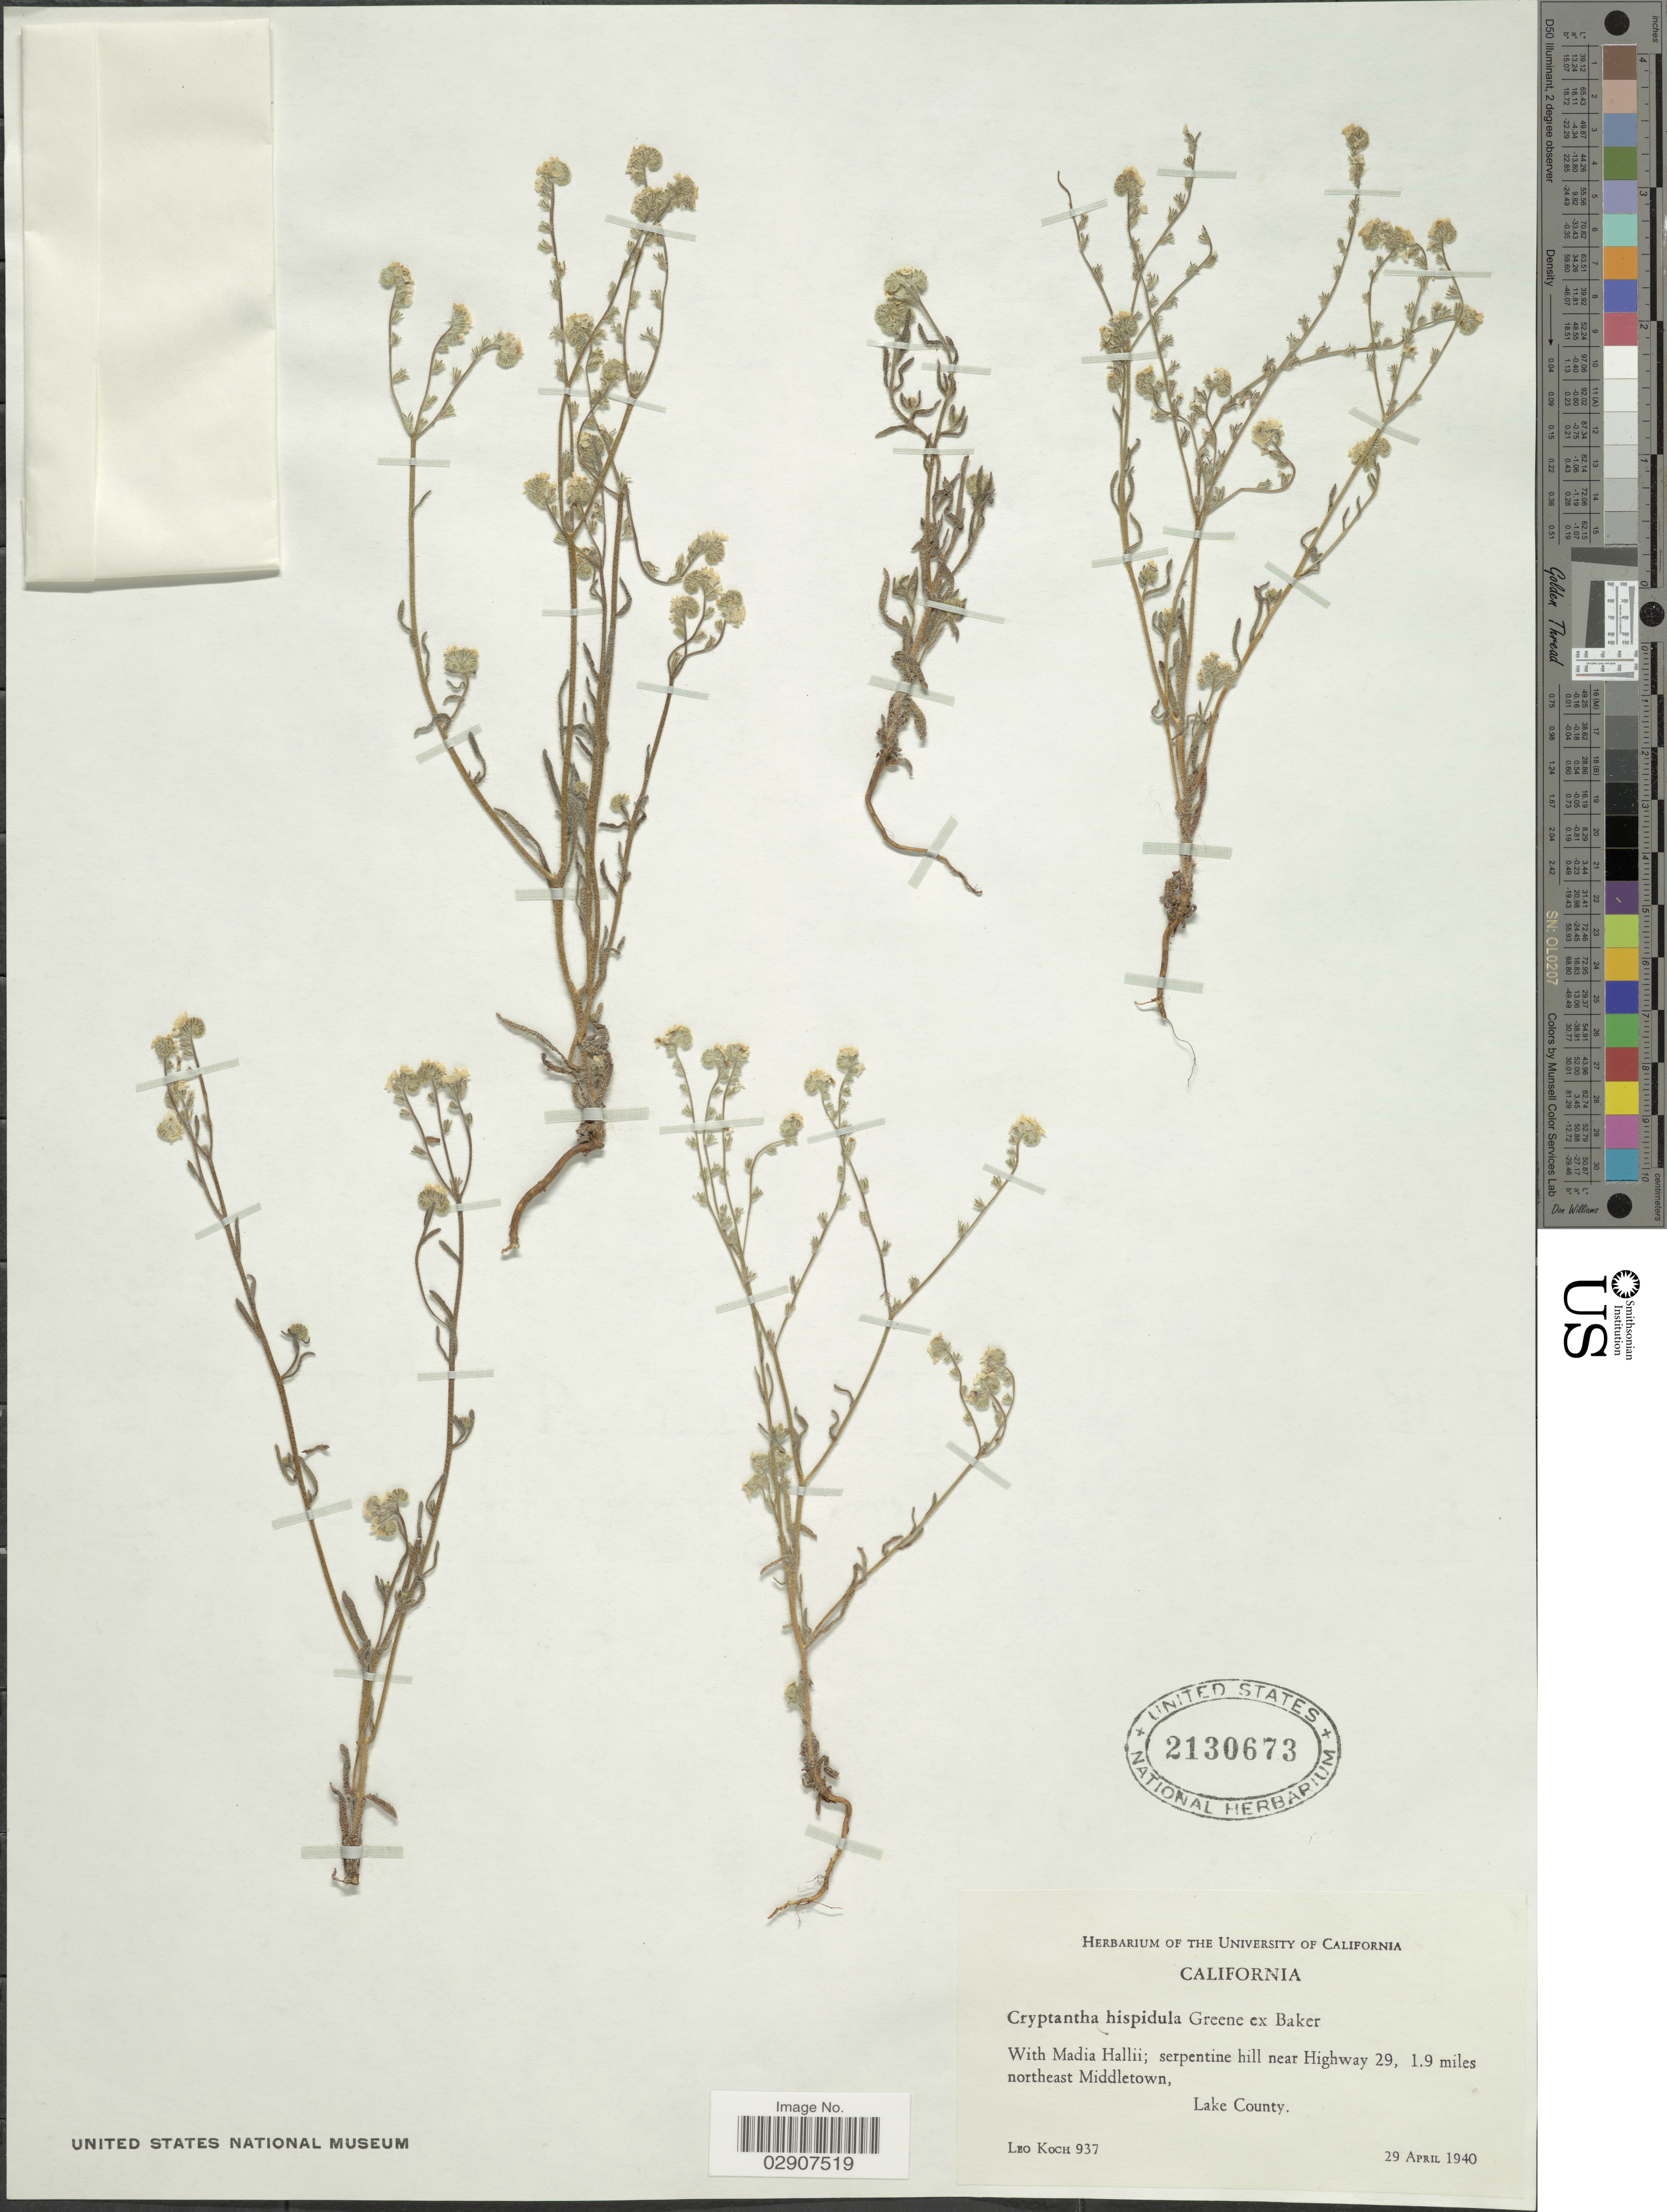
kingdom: Plantae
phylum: Tracheophyta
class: Magnoliopsida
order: Boraginales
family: Boraginaceae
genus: Cryptantha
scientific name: Cryptantha hispidula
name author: S.W. Greene ex Brand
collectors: L. F. Koch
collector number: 937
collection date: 1940-04-29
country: United States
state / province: California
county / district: Lake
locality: With Madia Hallii, serpentine hill near Highway 29, 1.9 miles northeast Middletown, Lake County.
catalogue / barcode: US 2130673